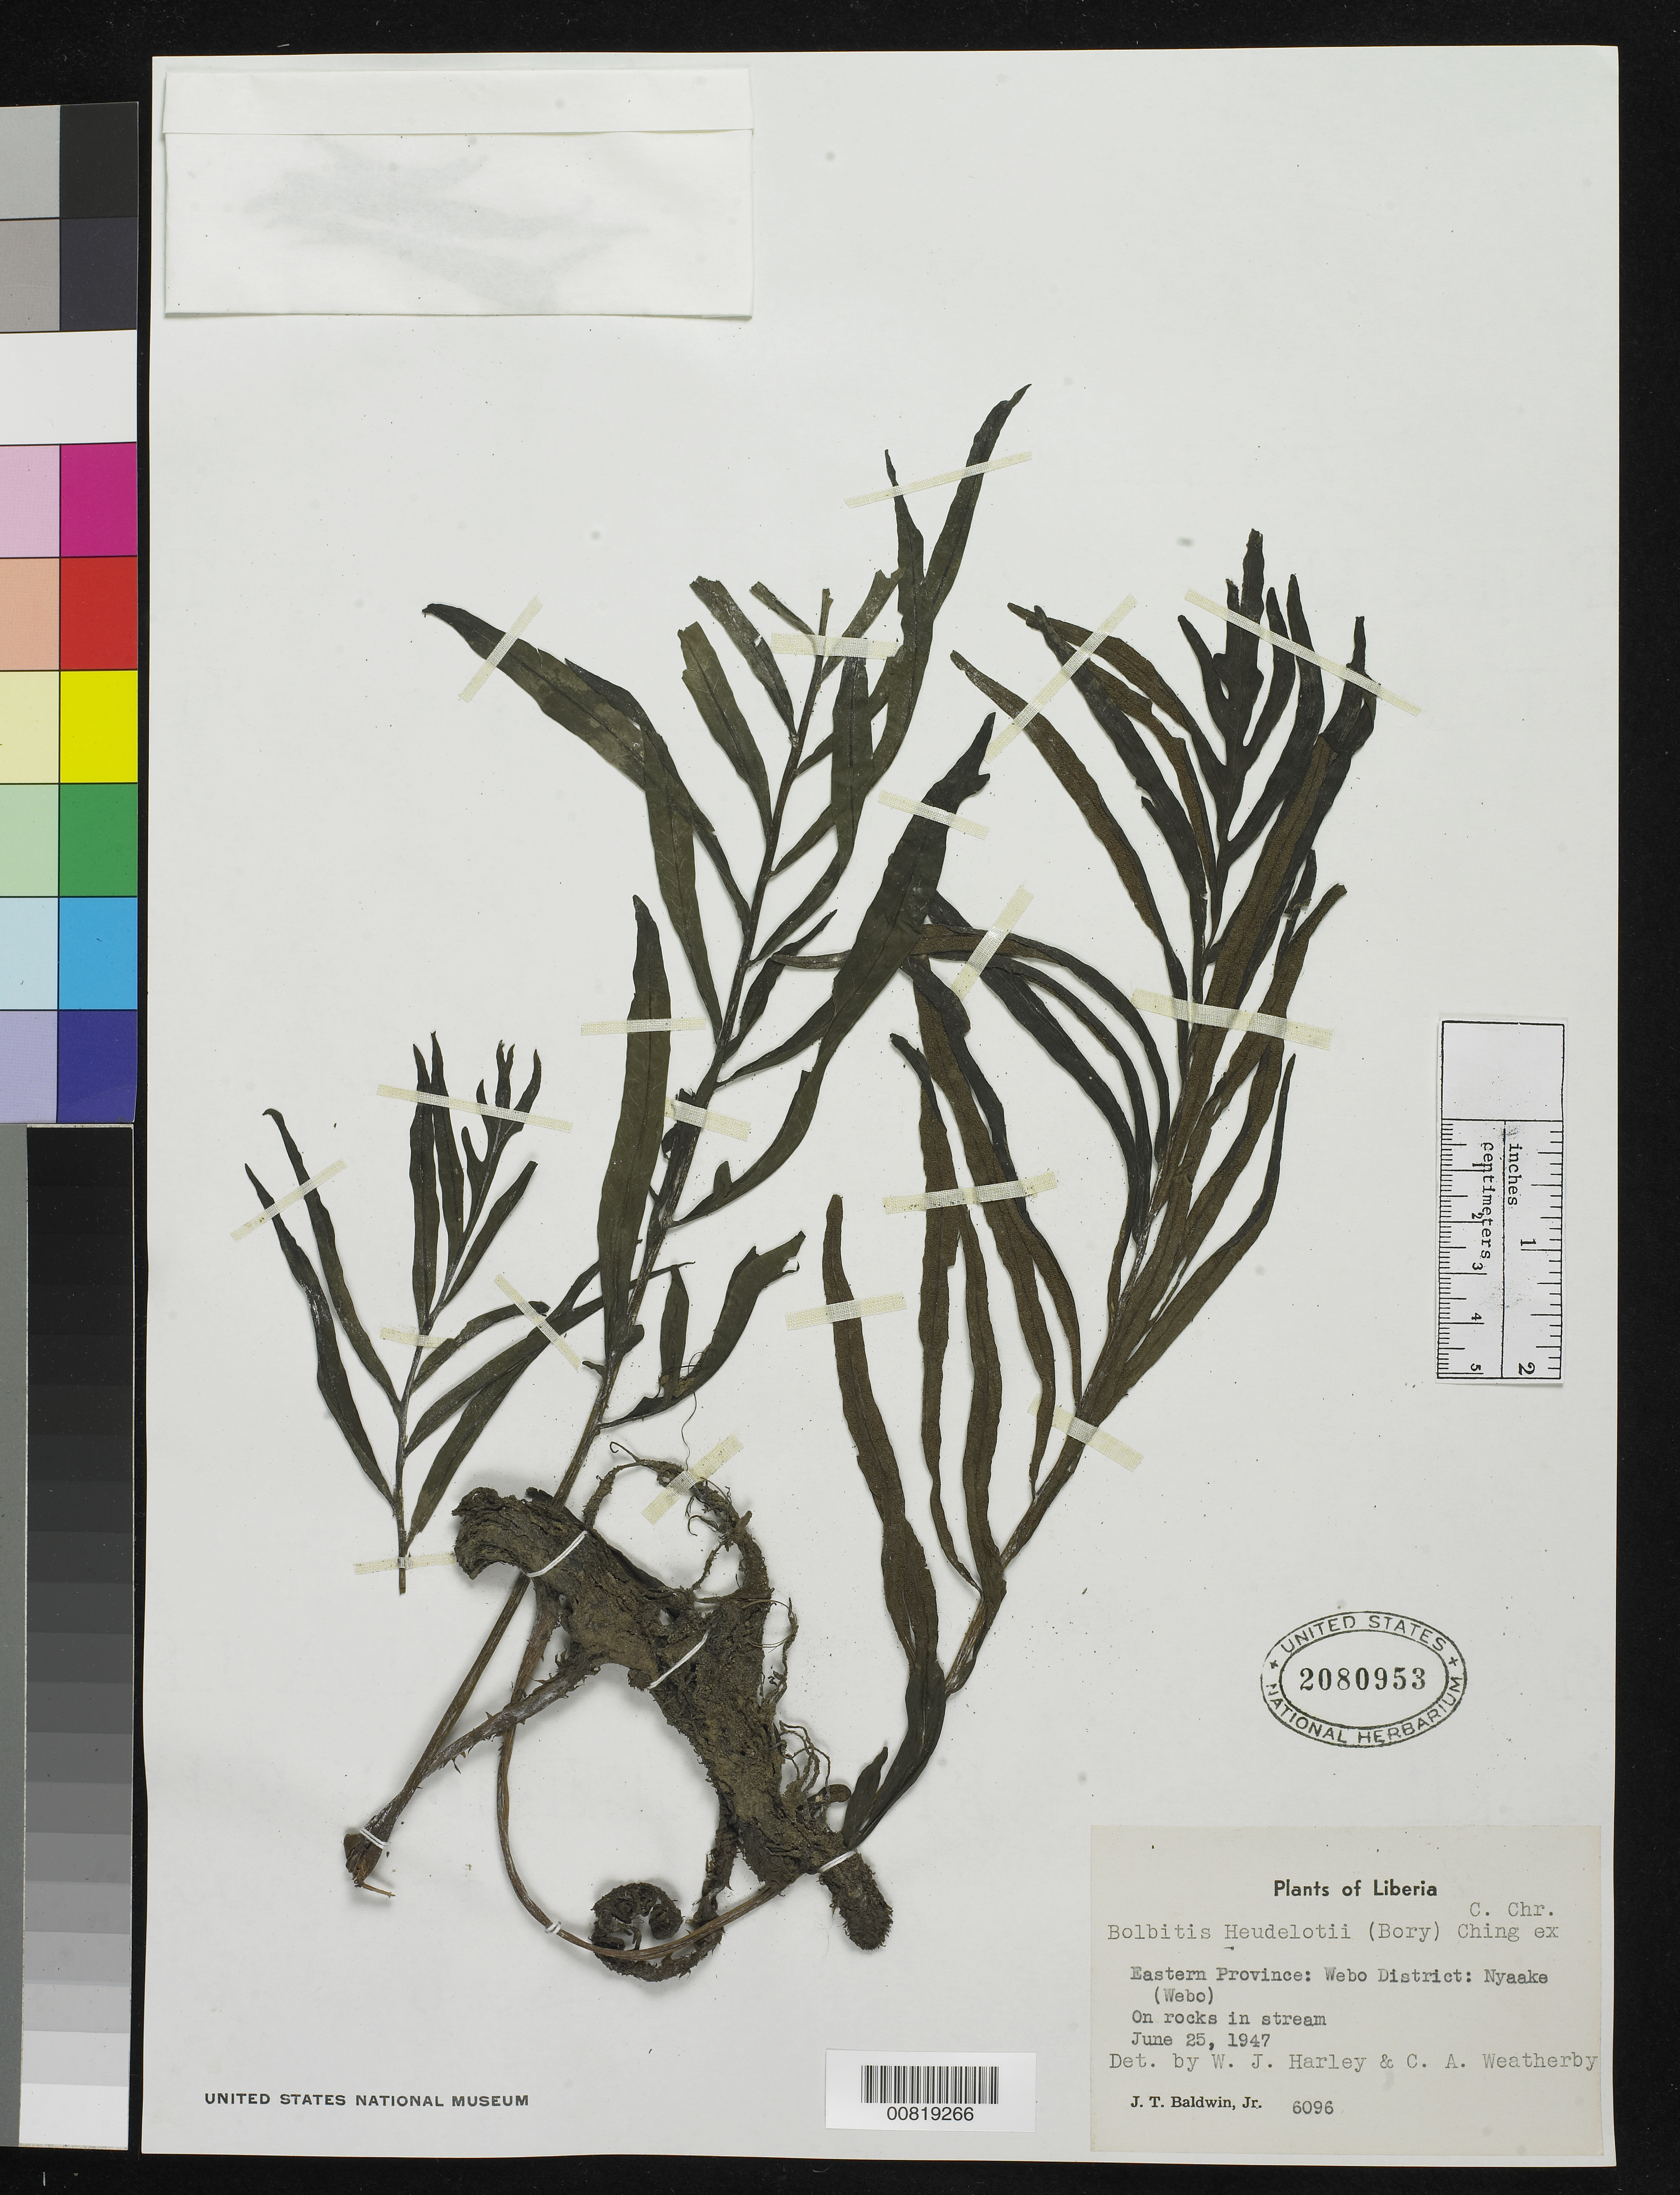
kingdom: Plantae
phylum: Tracheophyta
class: Polypodiopsida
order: Polypodiales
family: Dryopteridaceae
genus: Bolbitis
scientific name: Bolbitis heudelotii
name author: (Bory ex Fée) Alston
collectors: J. T. Baldwin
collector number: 6096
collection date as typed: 25 Jun 1947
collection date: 1947-06-25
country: Liberia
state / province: River Gee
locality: Eastern Province: Webo District, Nyaake (Webo)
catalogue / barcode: US 2080953